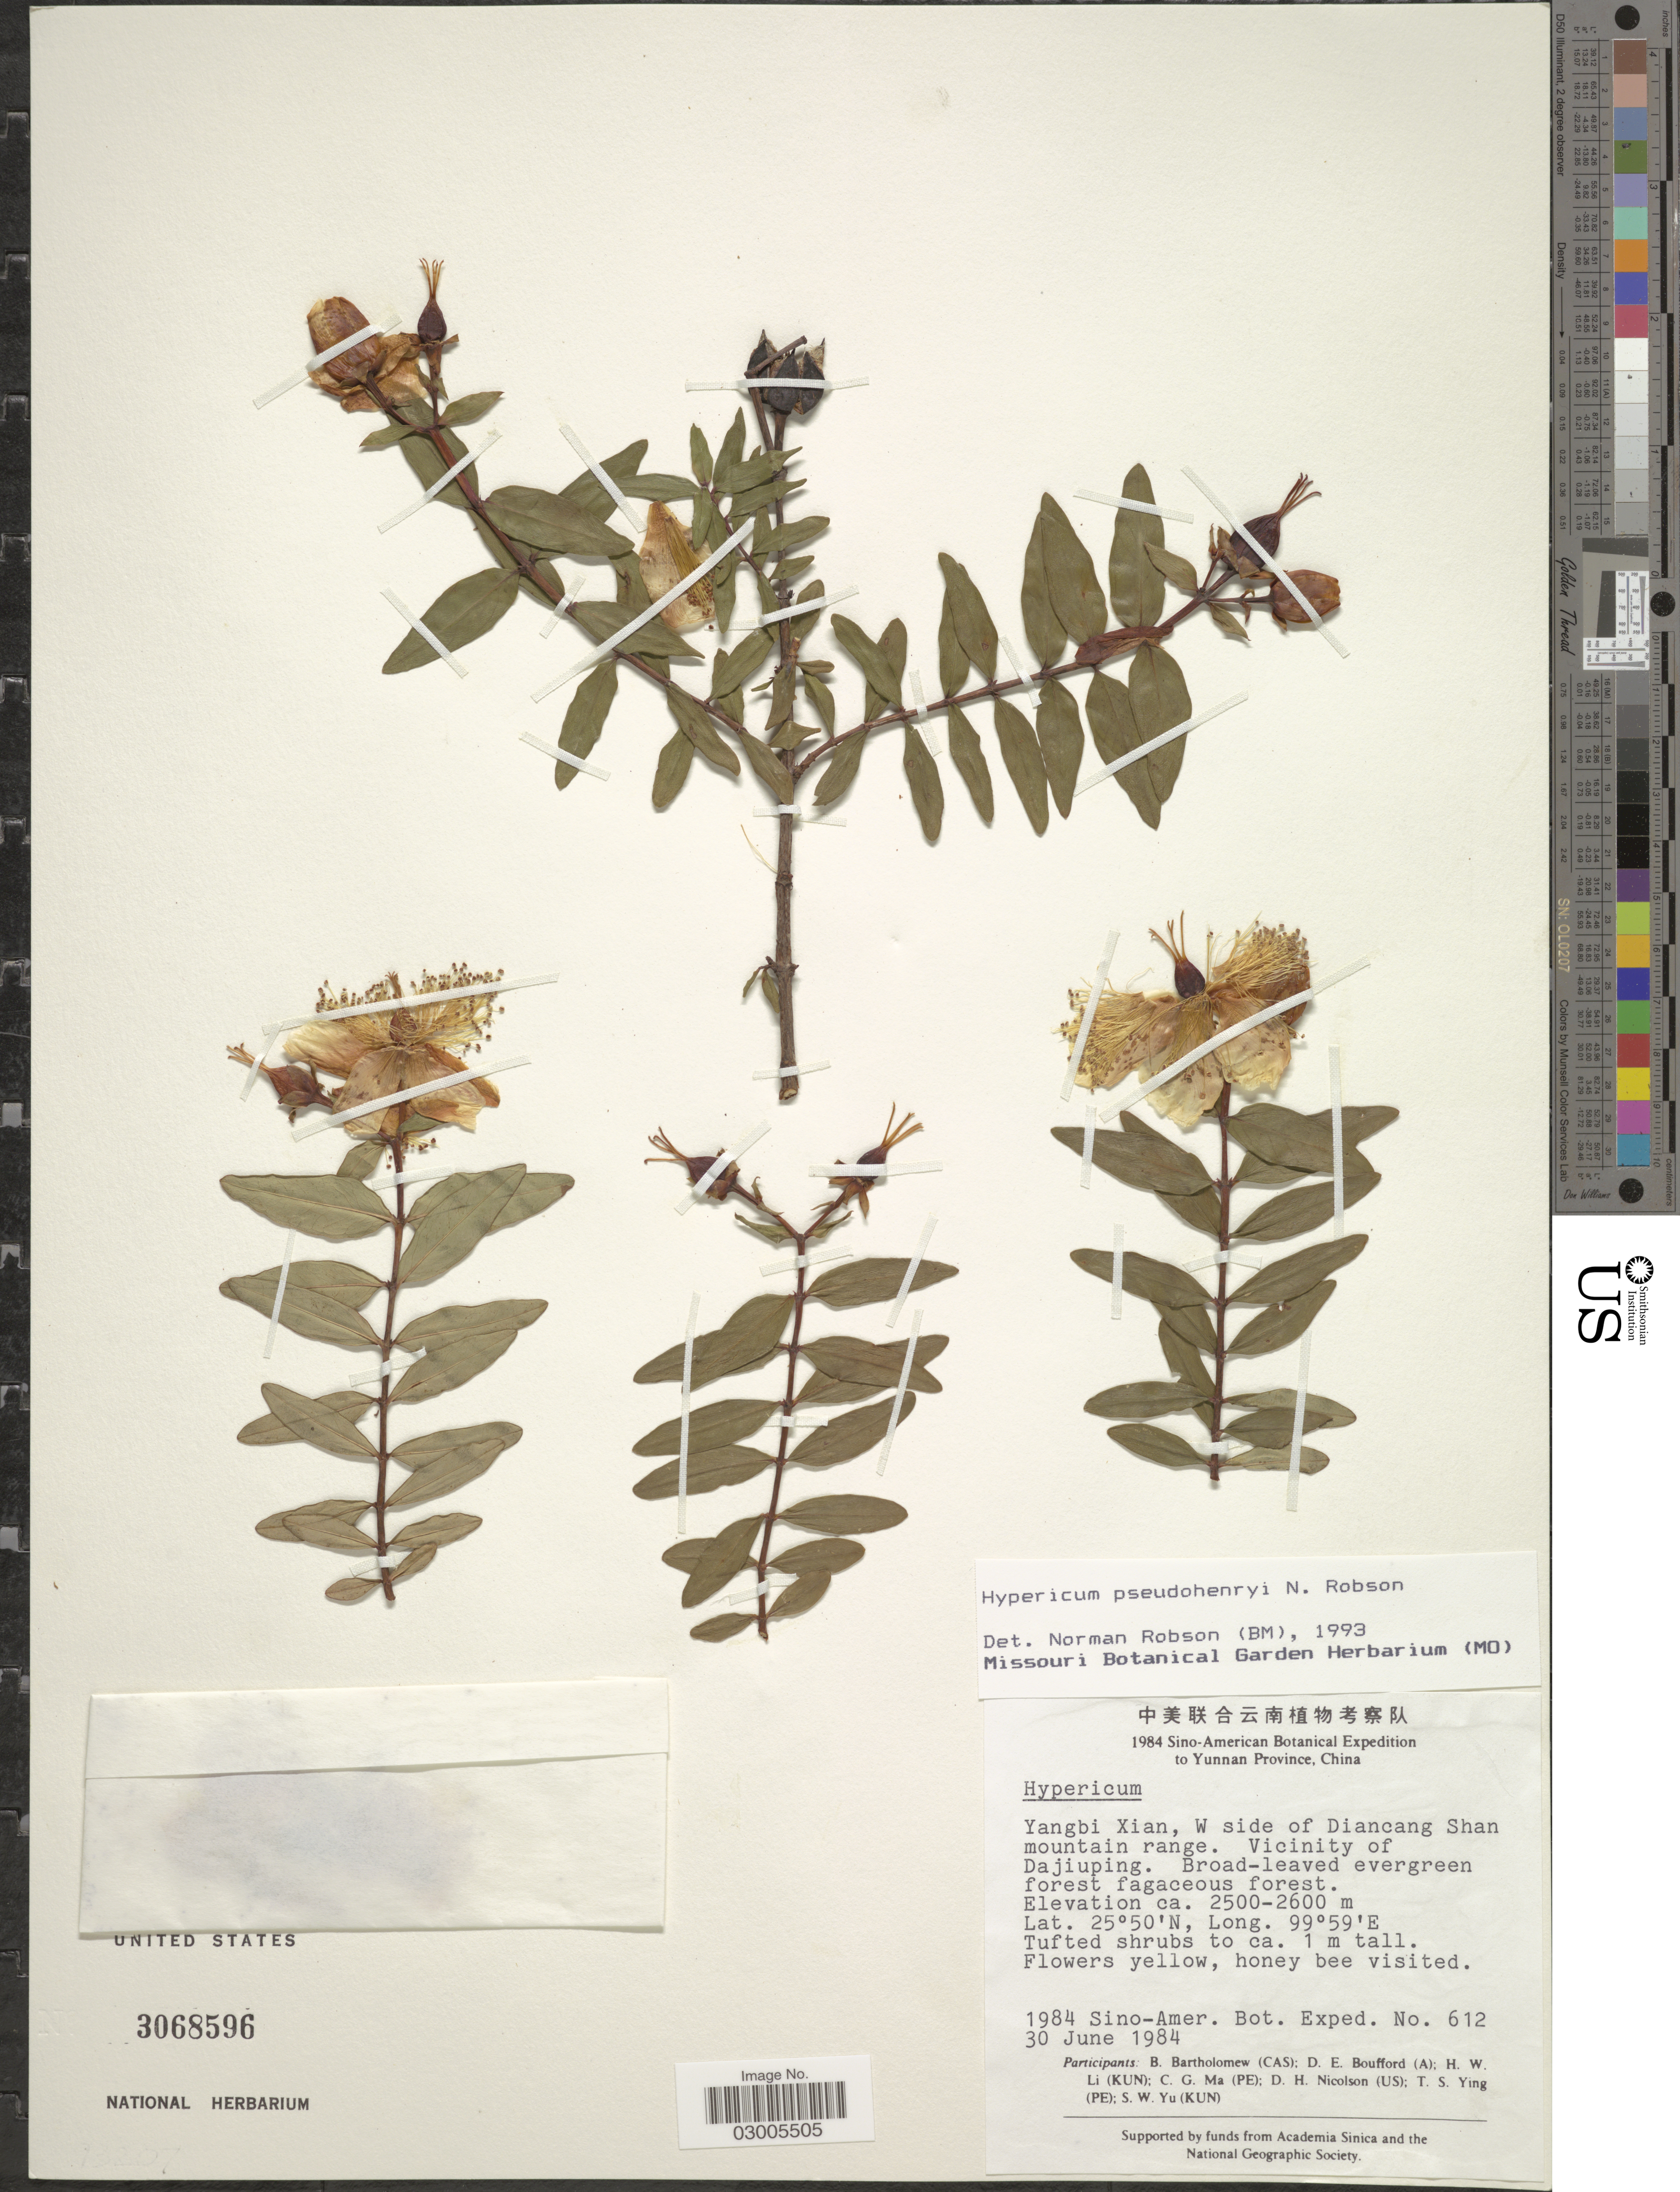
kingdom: Plantae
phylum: Tracheophyta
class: Magnoliopsida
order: Malpighiales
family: Hypericaceae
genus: Hypericum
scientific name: Hypericum pseudohenryi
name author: N. Robson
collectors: Sino-Amer. Bot. Exped. 1984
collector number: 612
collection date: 1984-06-30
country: China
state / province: Yunnan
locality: Yangbi Xian, W side of Diancang Shan mountain range. Vicinity of Dajiuping.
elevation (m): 2500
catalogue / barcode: US 3068596